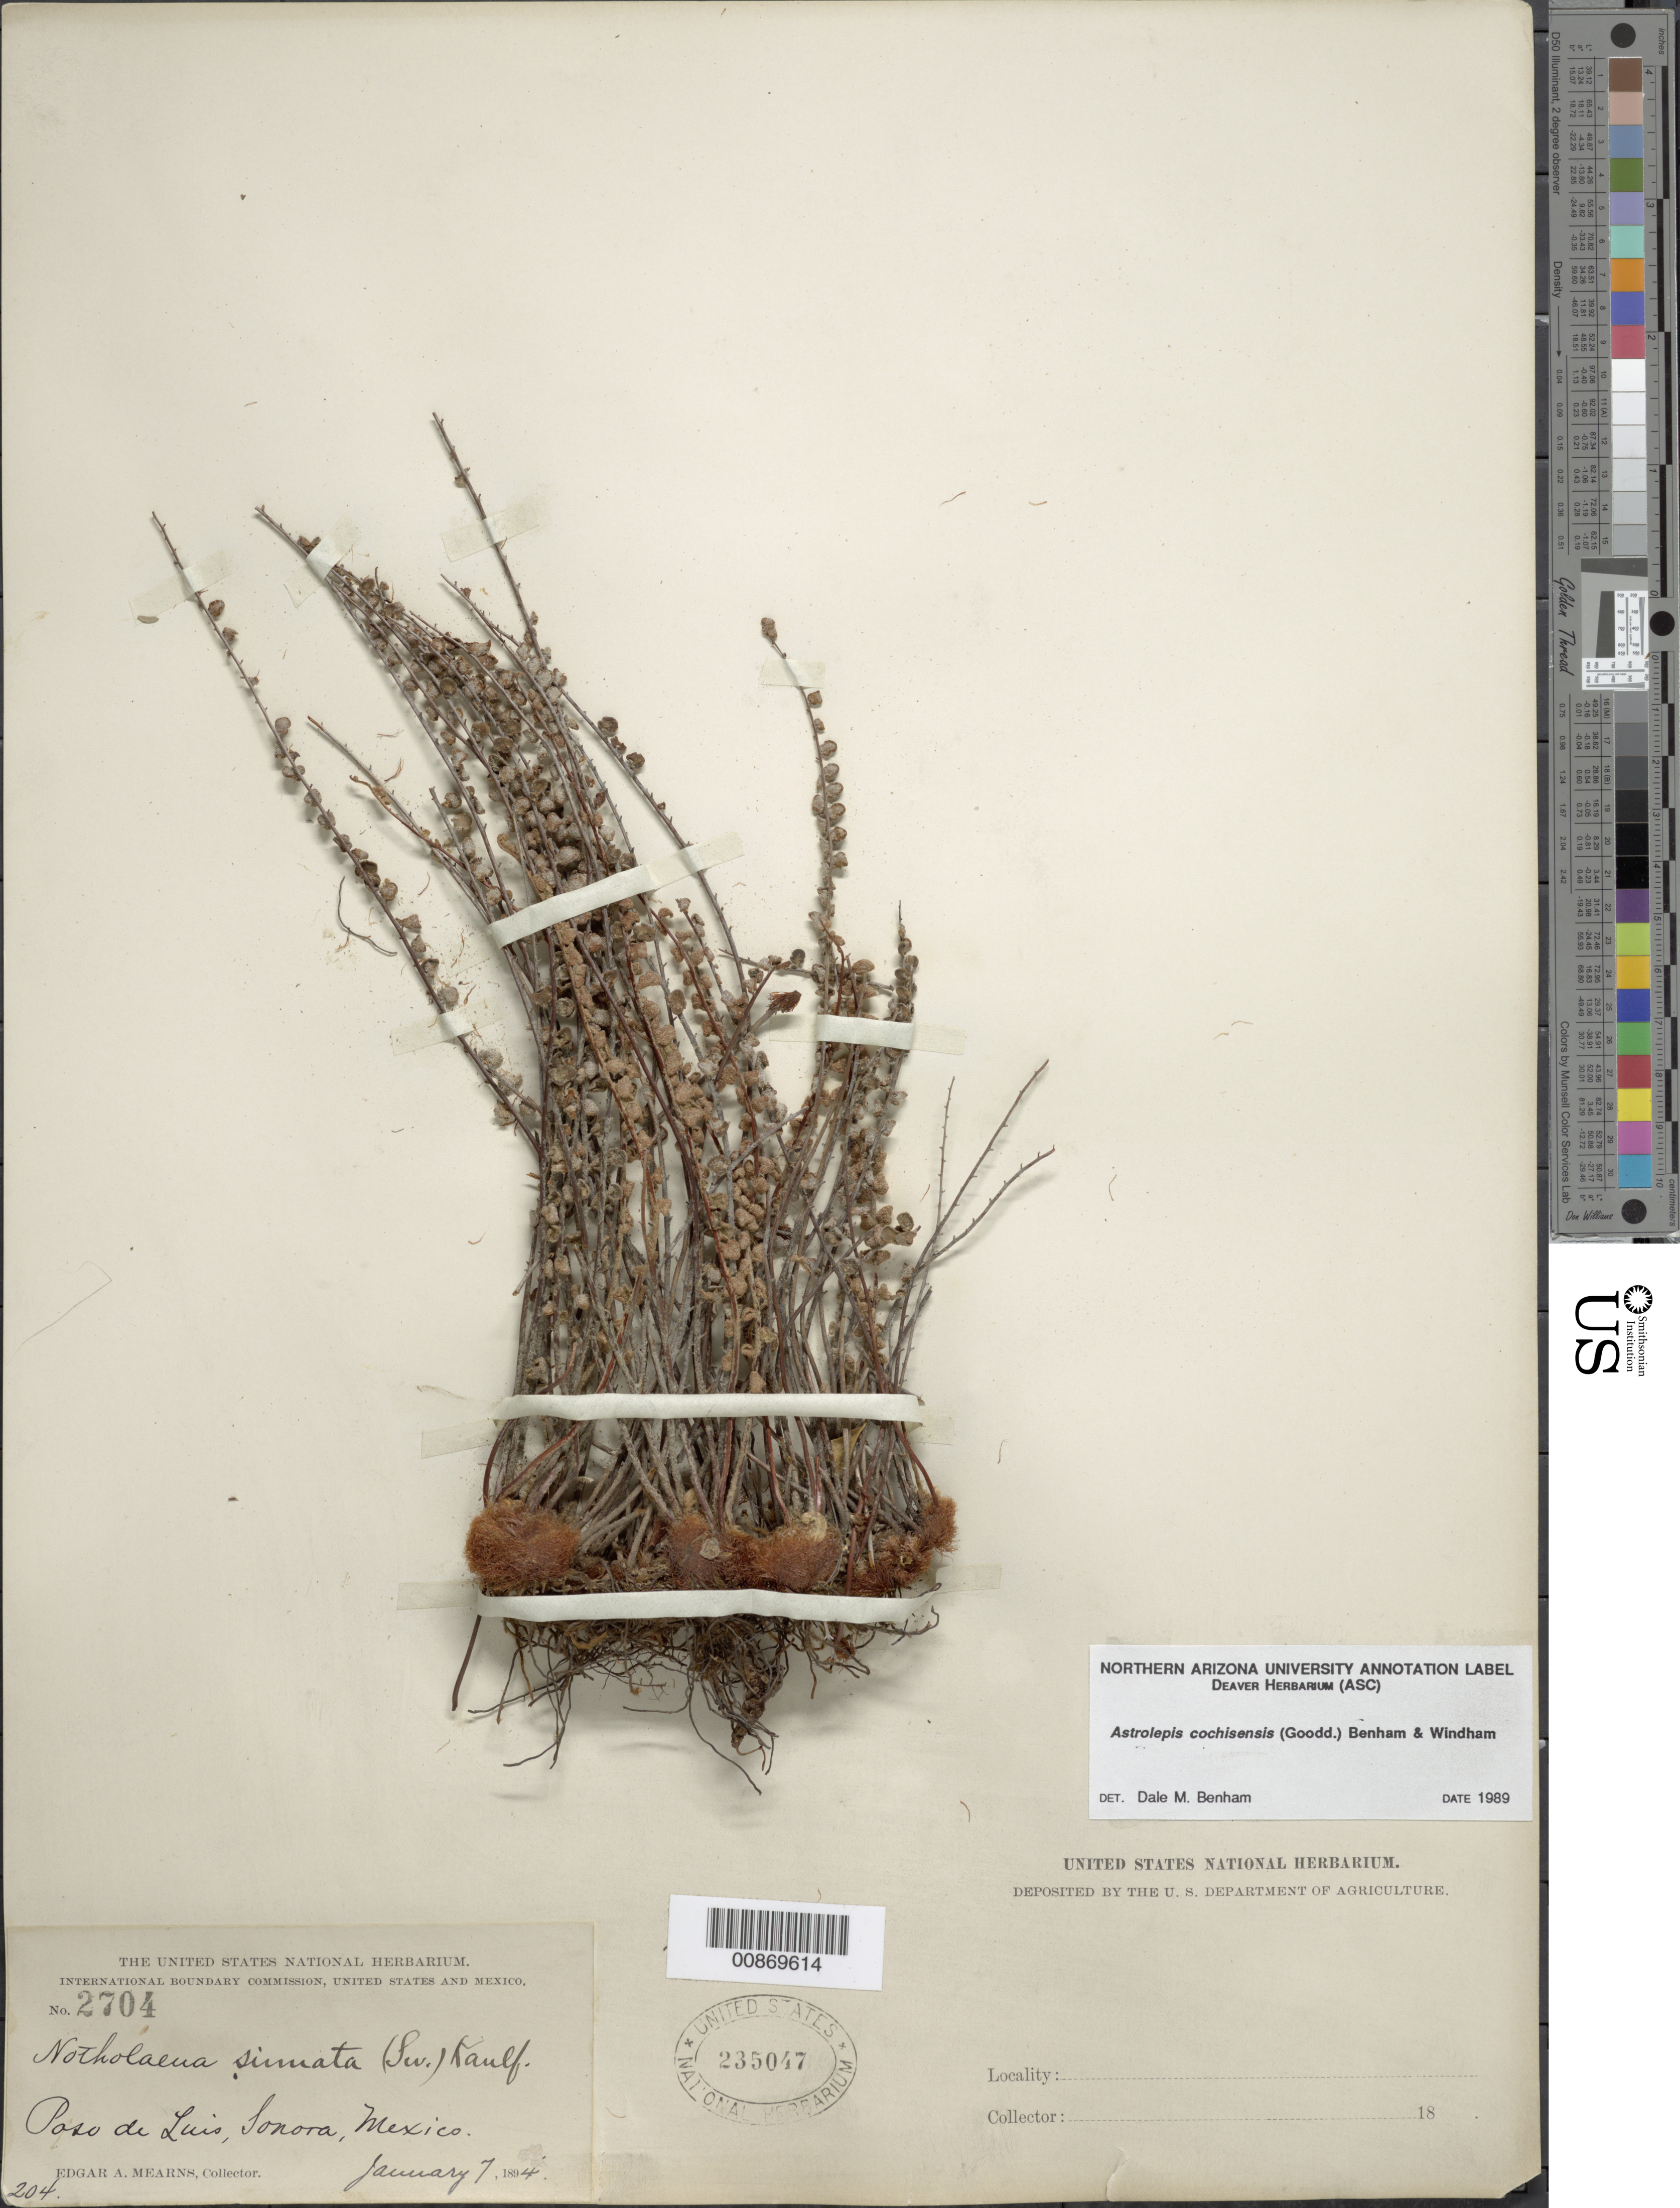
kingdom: Plantae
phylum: Tracheophyta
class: Polypodiopsida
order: Polypodiales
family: Pteridaceae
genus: Astrolepis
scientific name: Astrolepis cochisensis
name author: (C.O. Goodd.) D.M. Benham & Windham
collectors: E. A. Mearns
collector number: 2704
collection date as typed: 07 Jan 1894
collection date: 1894-01-07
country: Mexico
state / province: Sonora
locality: Pozo de Luis, Sonora.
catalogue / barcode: US 235047